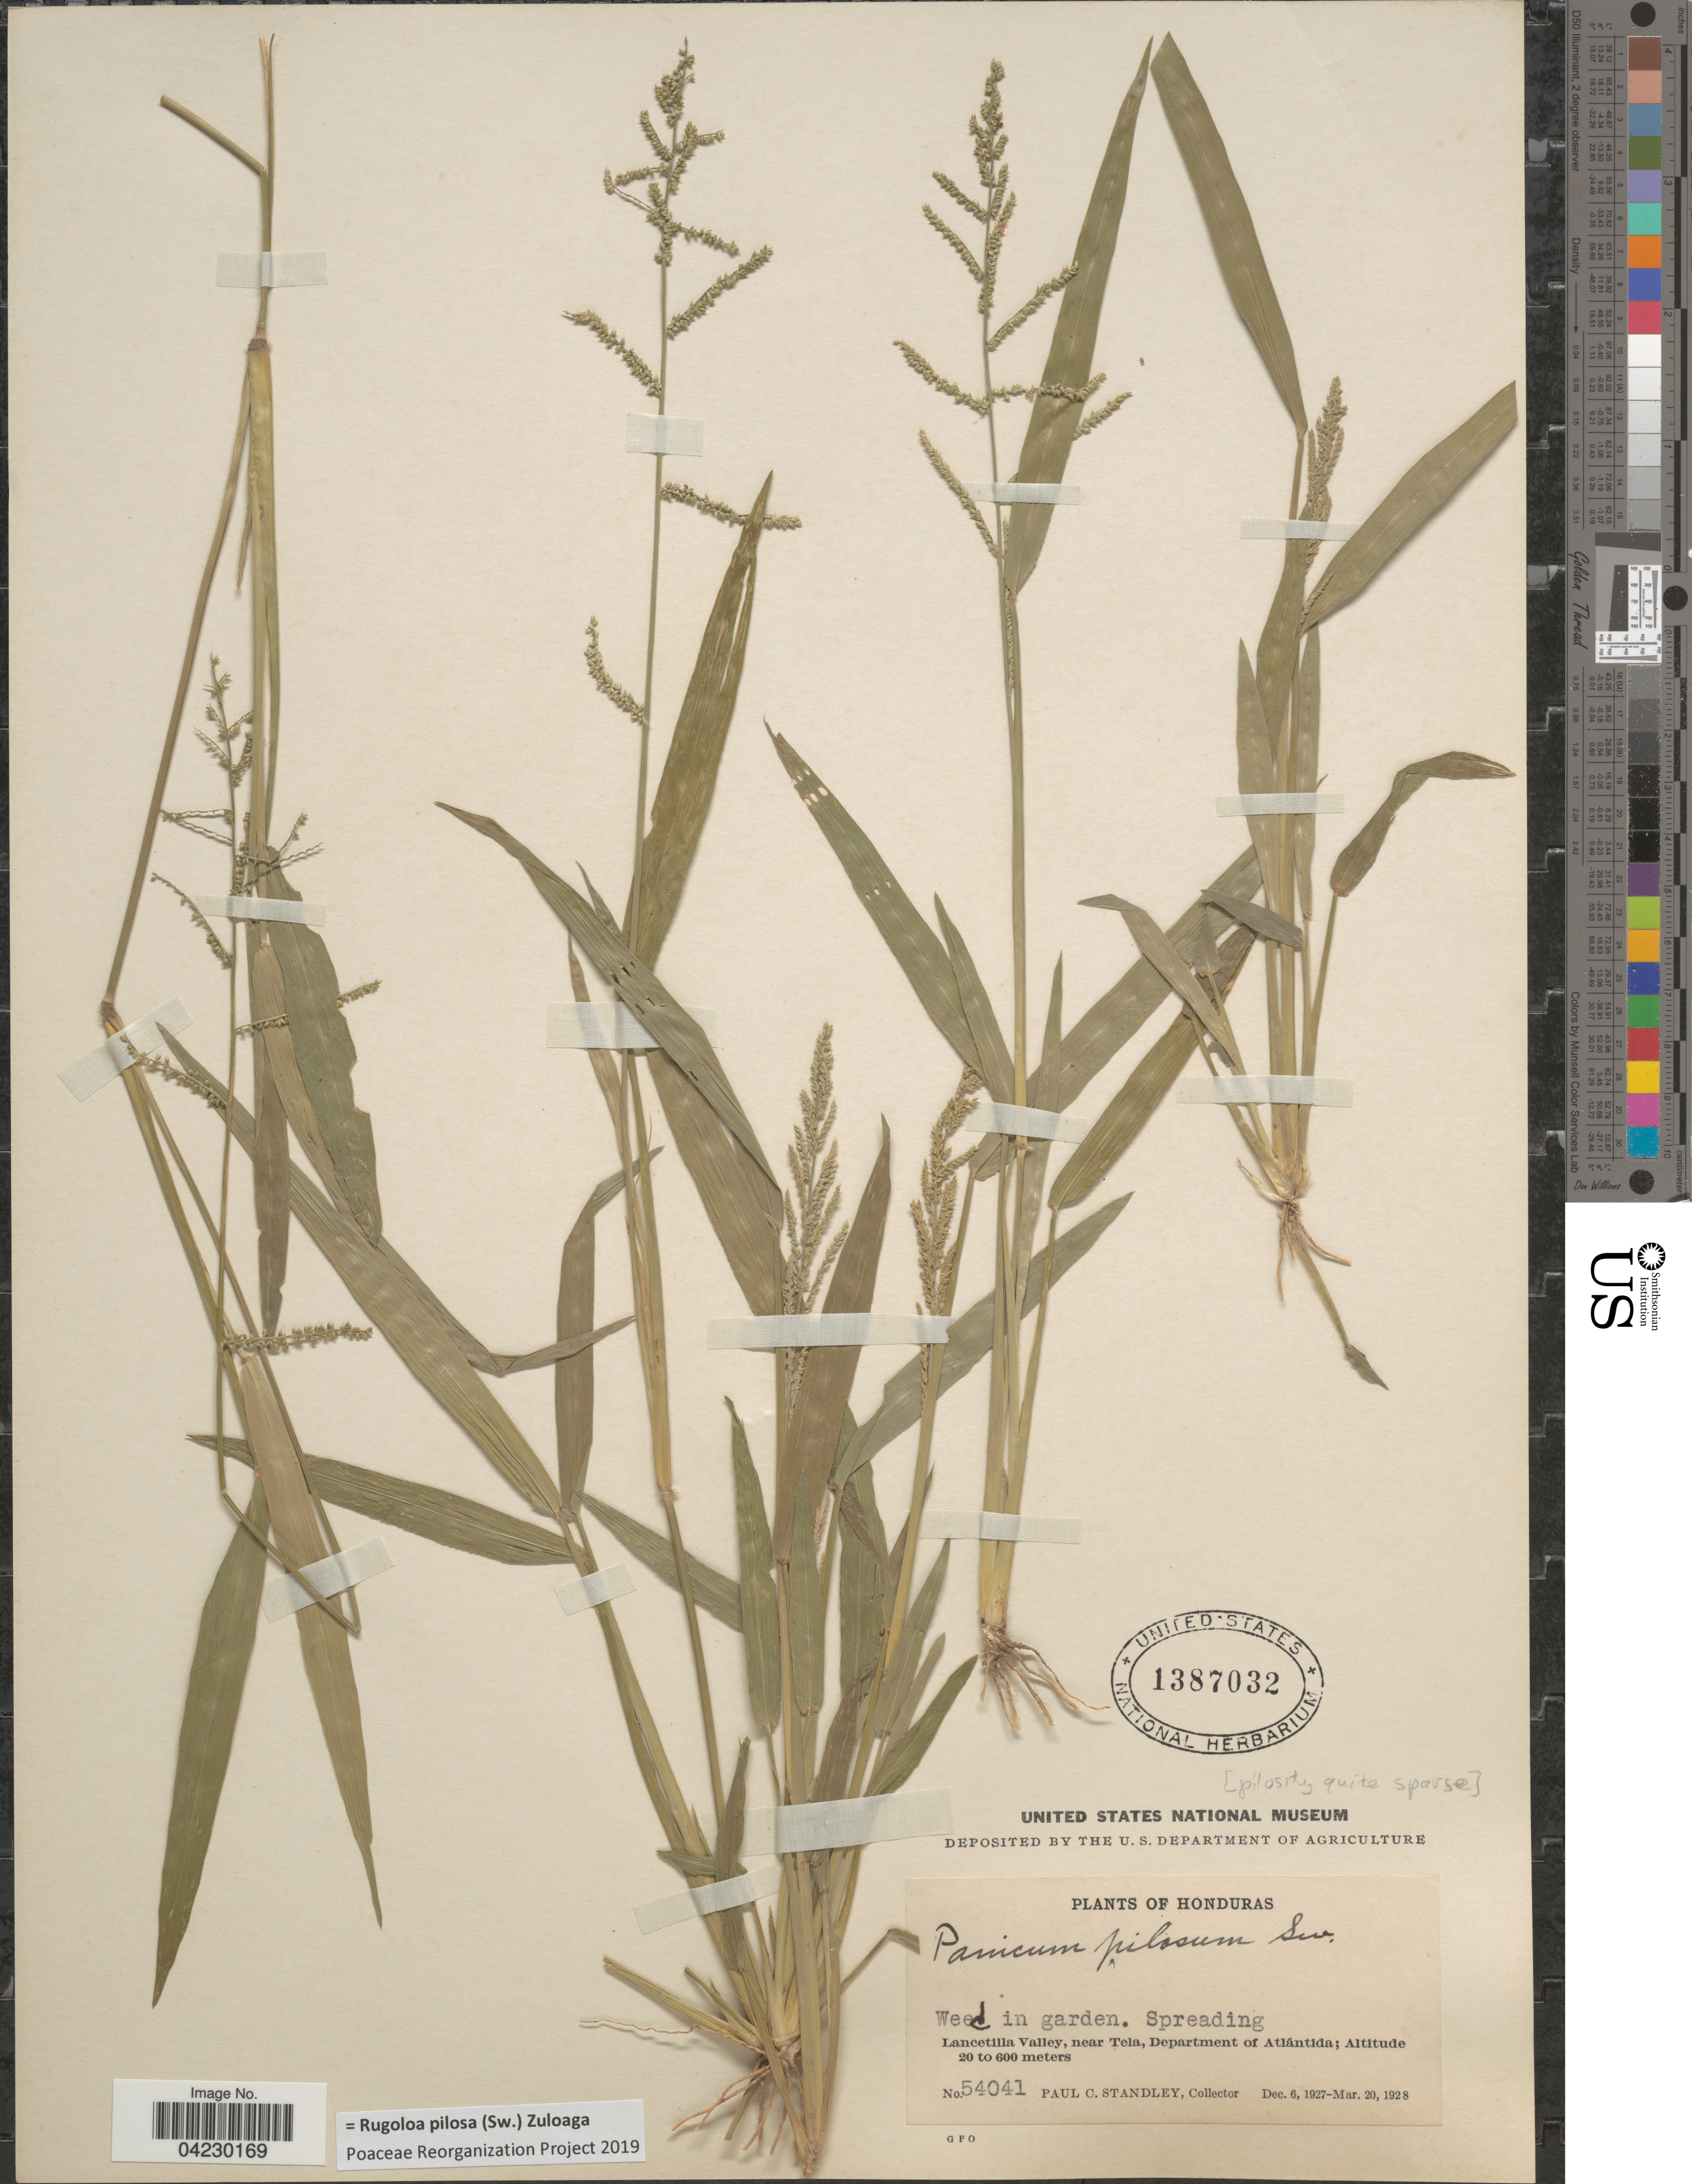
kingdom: Plantae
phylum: Tracheophyta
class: Liliopsida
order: Poales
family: Poaceae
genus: Rugoloa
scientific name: Rugoloa pilosa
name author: (Sw.) Zuloaga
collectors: P. C. Standley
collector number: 54041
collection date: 1927-12-06/1928-03-20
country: Honduras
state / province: Atlantida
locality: Lancetilla Valley, near Tela, Department of Atlántida.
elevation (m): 20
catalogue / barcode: US 1387032